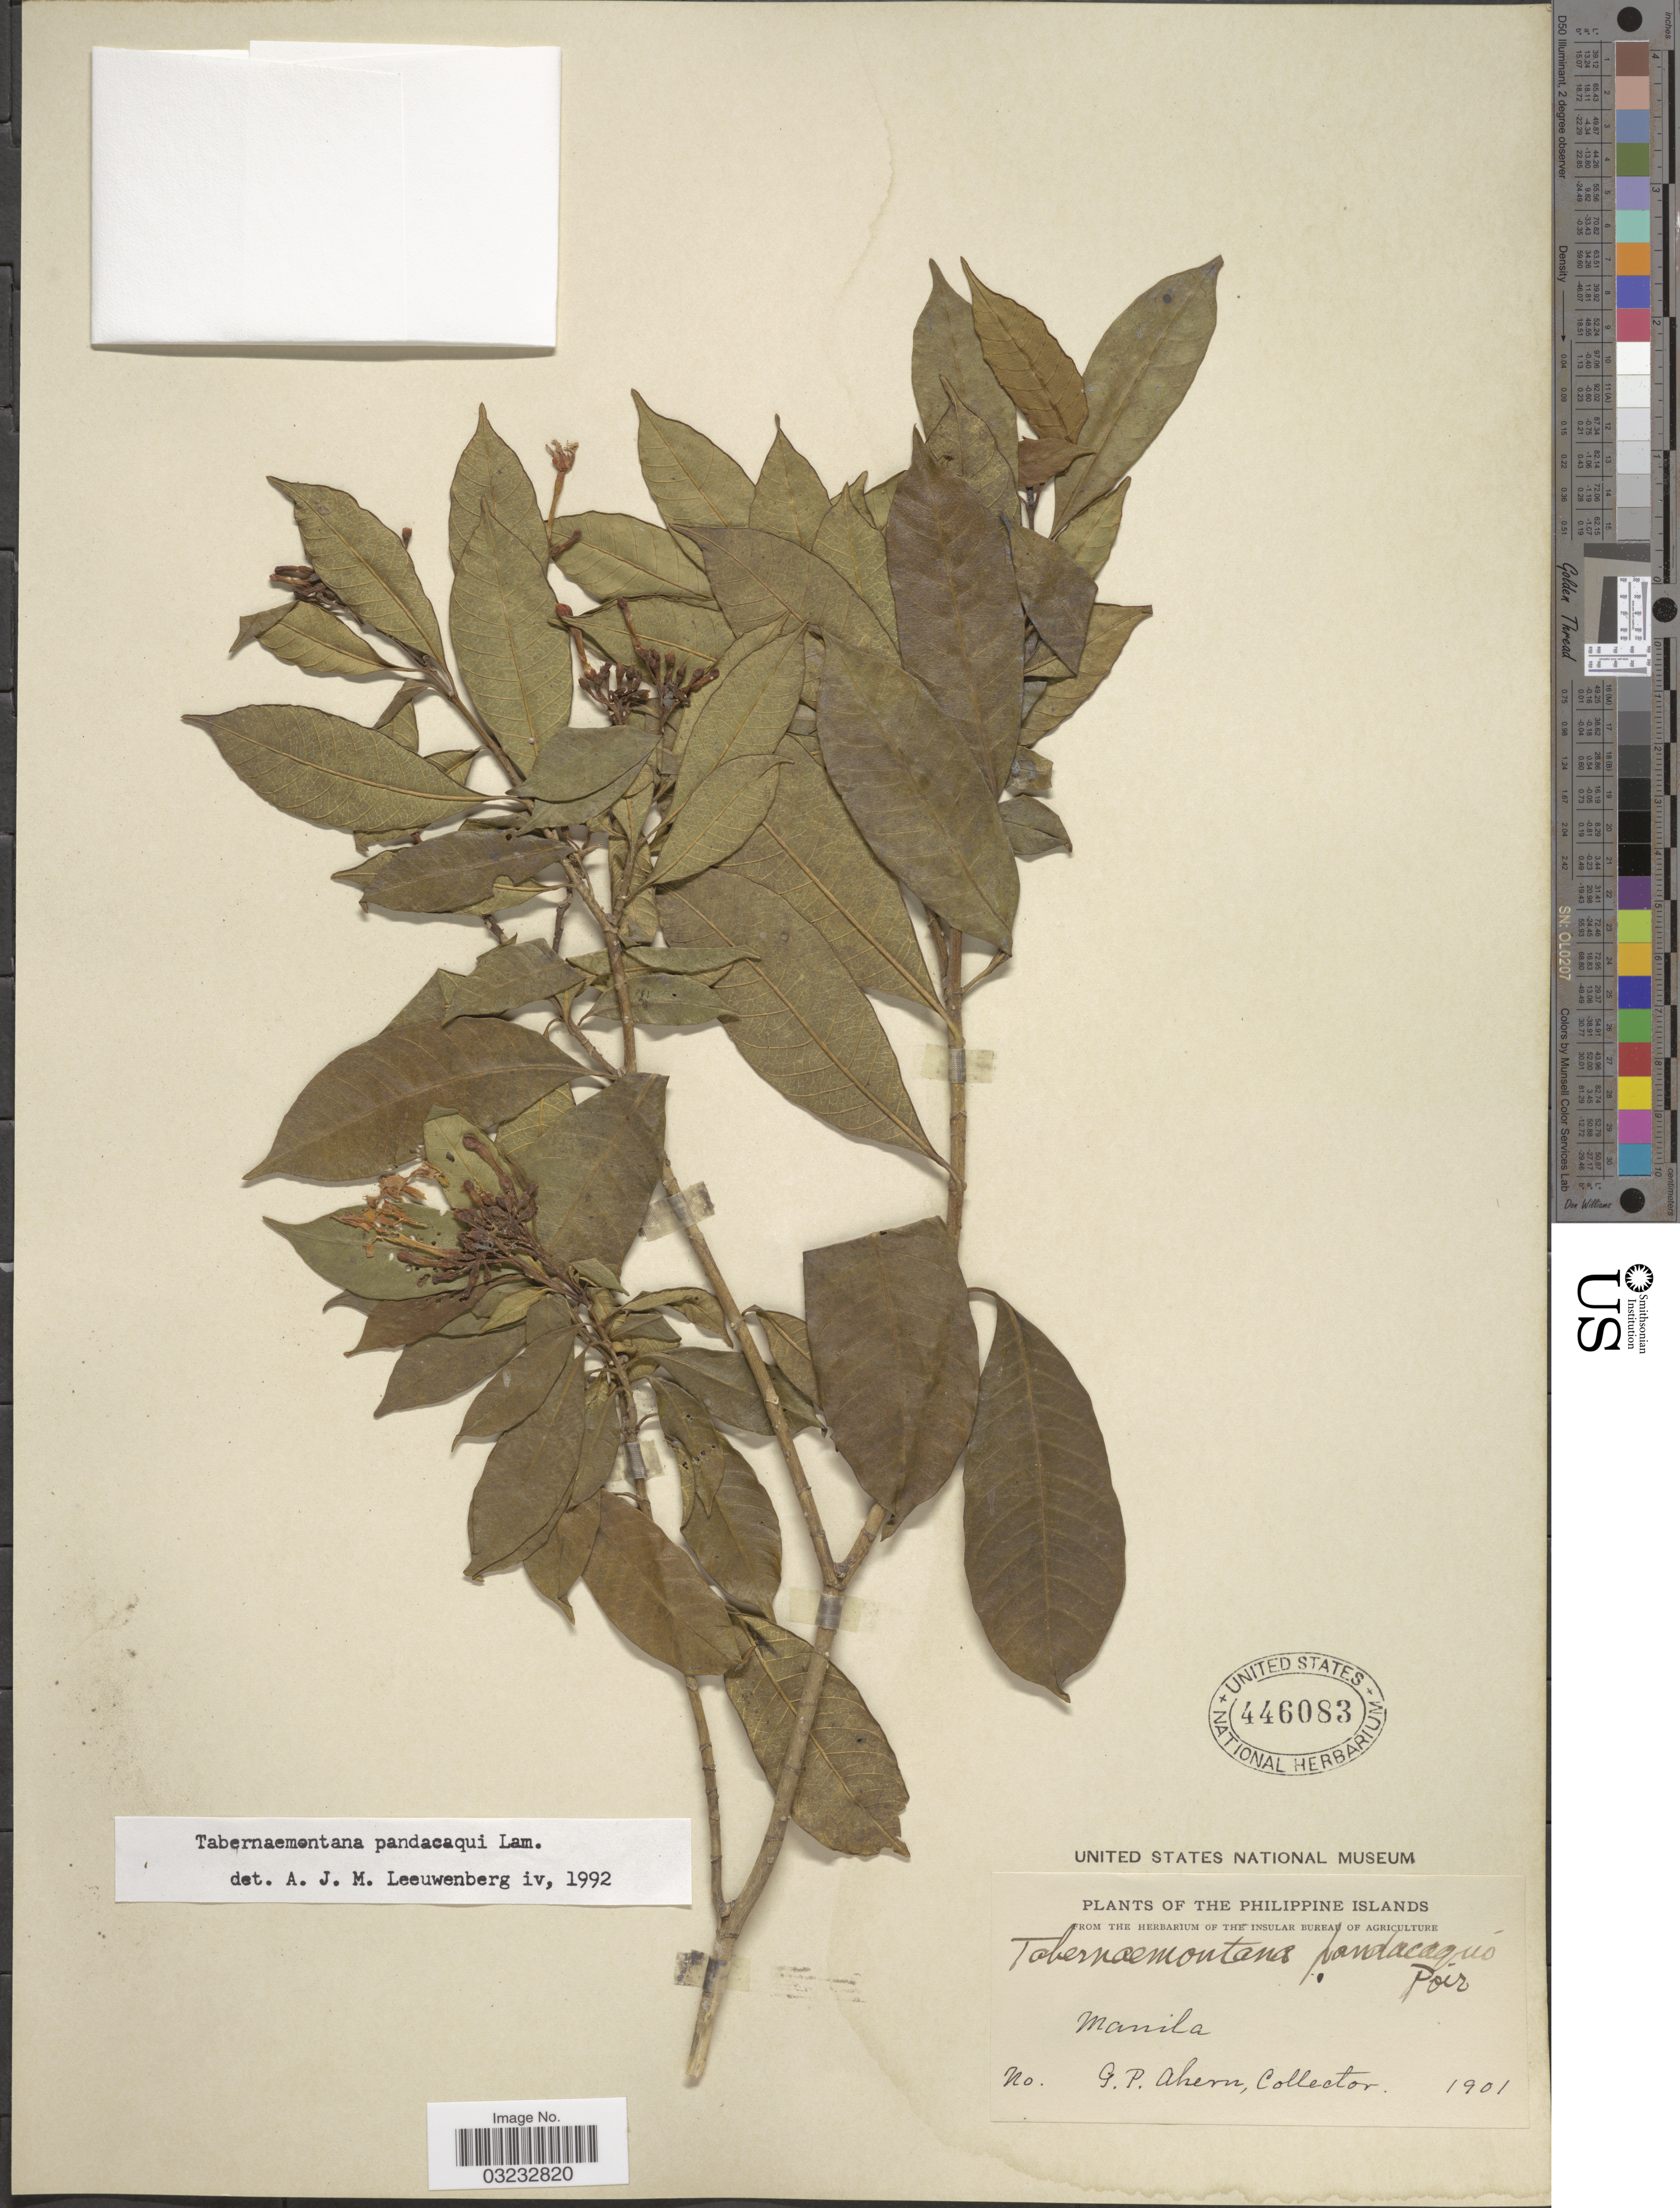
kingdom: Plantae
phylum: Tracheophyta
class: Magnoliopsida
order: Gentianales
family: Apocynaceae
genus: Tabernaemontana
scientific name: Tabernaemontana pandacaqui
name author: Poir.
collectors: G. Ahern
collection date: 1901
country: Philippines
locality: Philippine Islands. Manila.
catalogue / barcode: US 446083